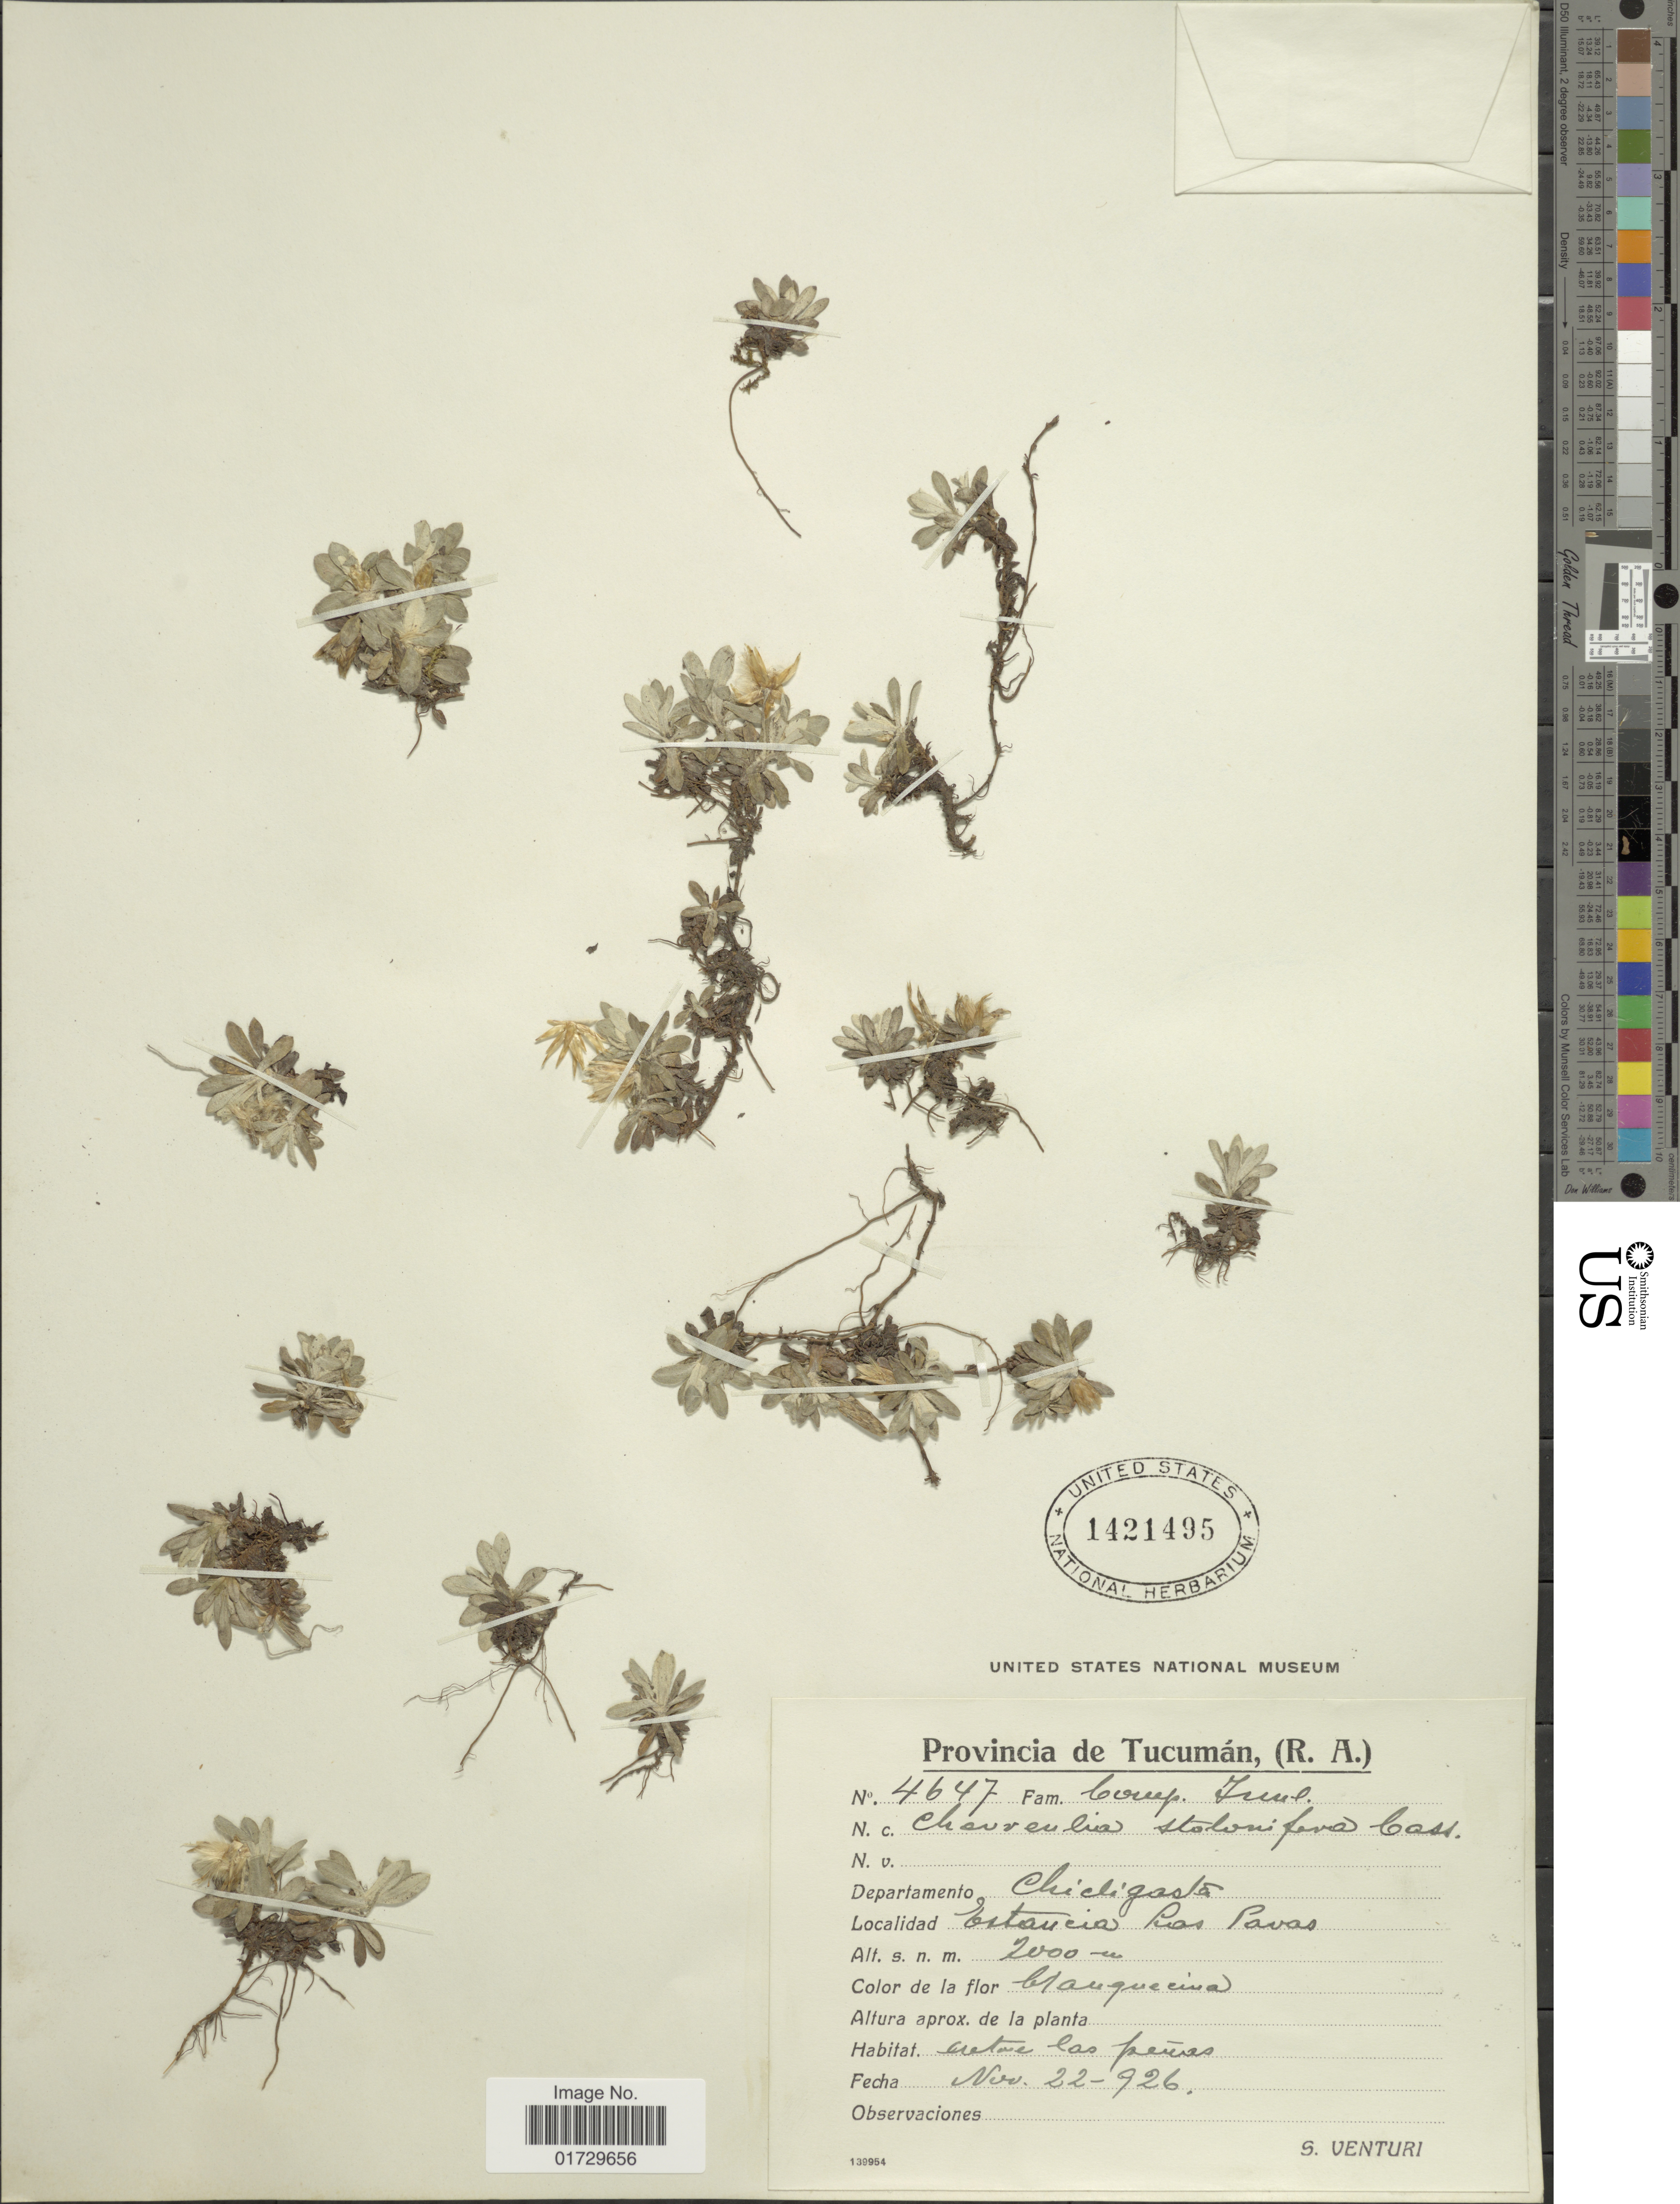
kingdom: Plantae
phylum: Tracheophyta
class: Magnoliopsida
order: Asterales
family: Asteraceae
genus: Chevreulia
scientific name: Chevreulia sarmentosa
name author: (Pers.) S.F. Blake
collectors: S. Venturi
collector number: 4647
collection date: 1926-11-22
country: Argentina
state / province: Tucuman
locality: Departamento Chicligasta, Estancia Puas Pavas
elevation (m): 2000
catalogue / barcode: US 1421495